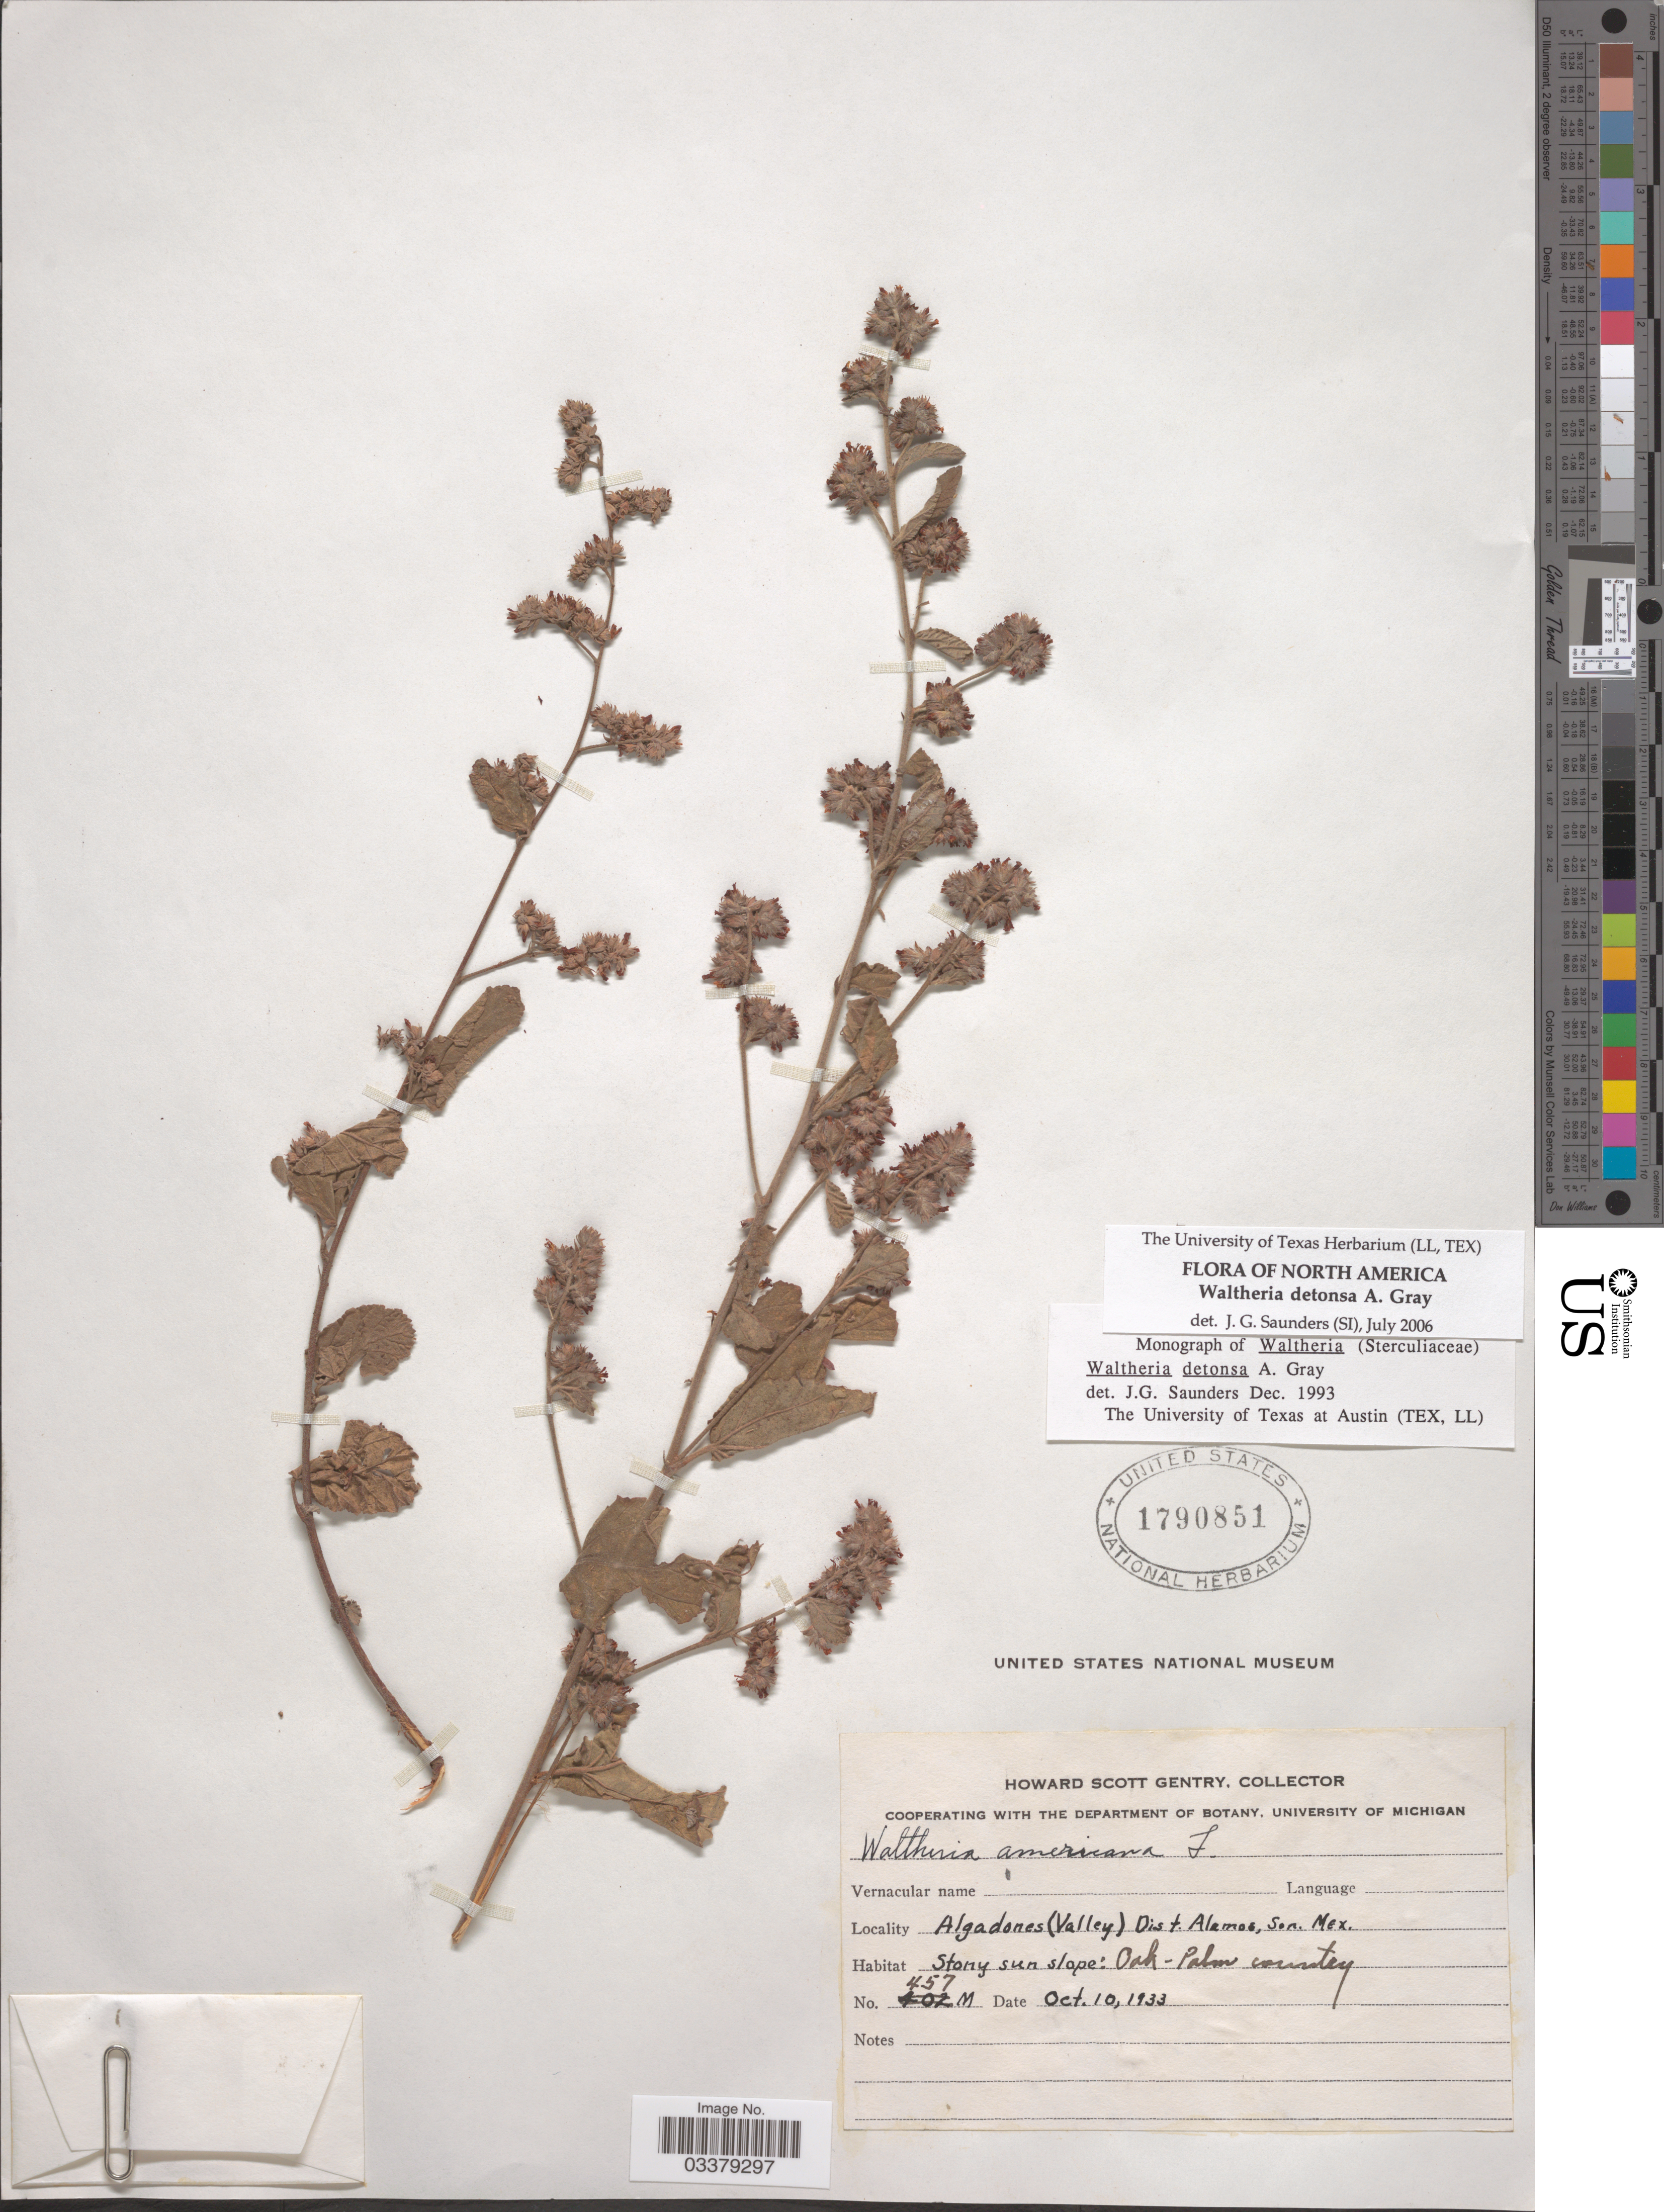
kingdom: Plantae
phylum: Tracheophyta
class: Magnoliopsida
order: Malvales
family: Malvaceae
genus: Waltheria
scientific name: Waltheria detonsa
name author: A. Gray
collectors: H. S. Gentry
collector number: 457M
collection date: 1933-10-10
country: Mexico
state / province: Sonora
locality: Algadones (Valley) Dist. Alamos, Son. Mex.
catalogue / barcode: US 1790851